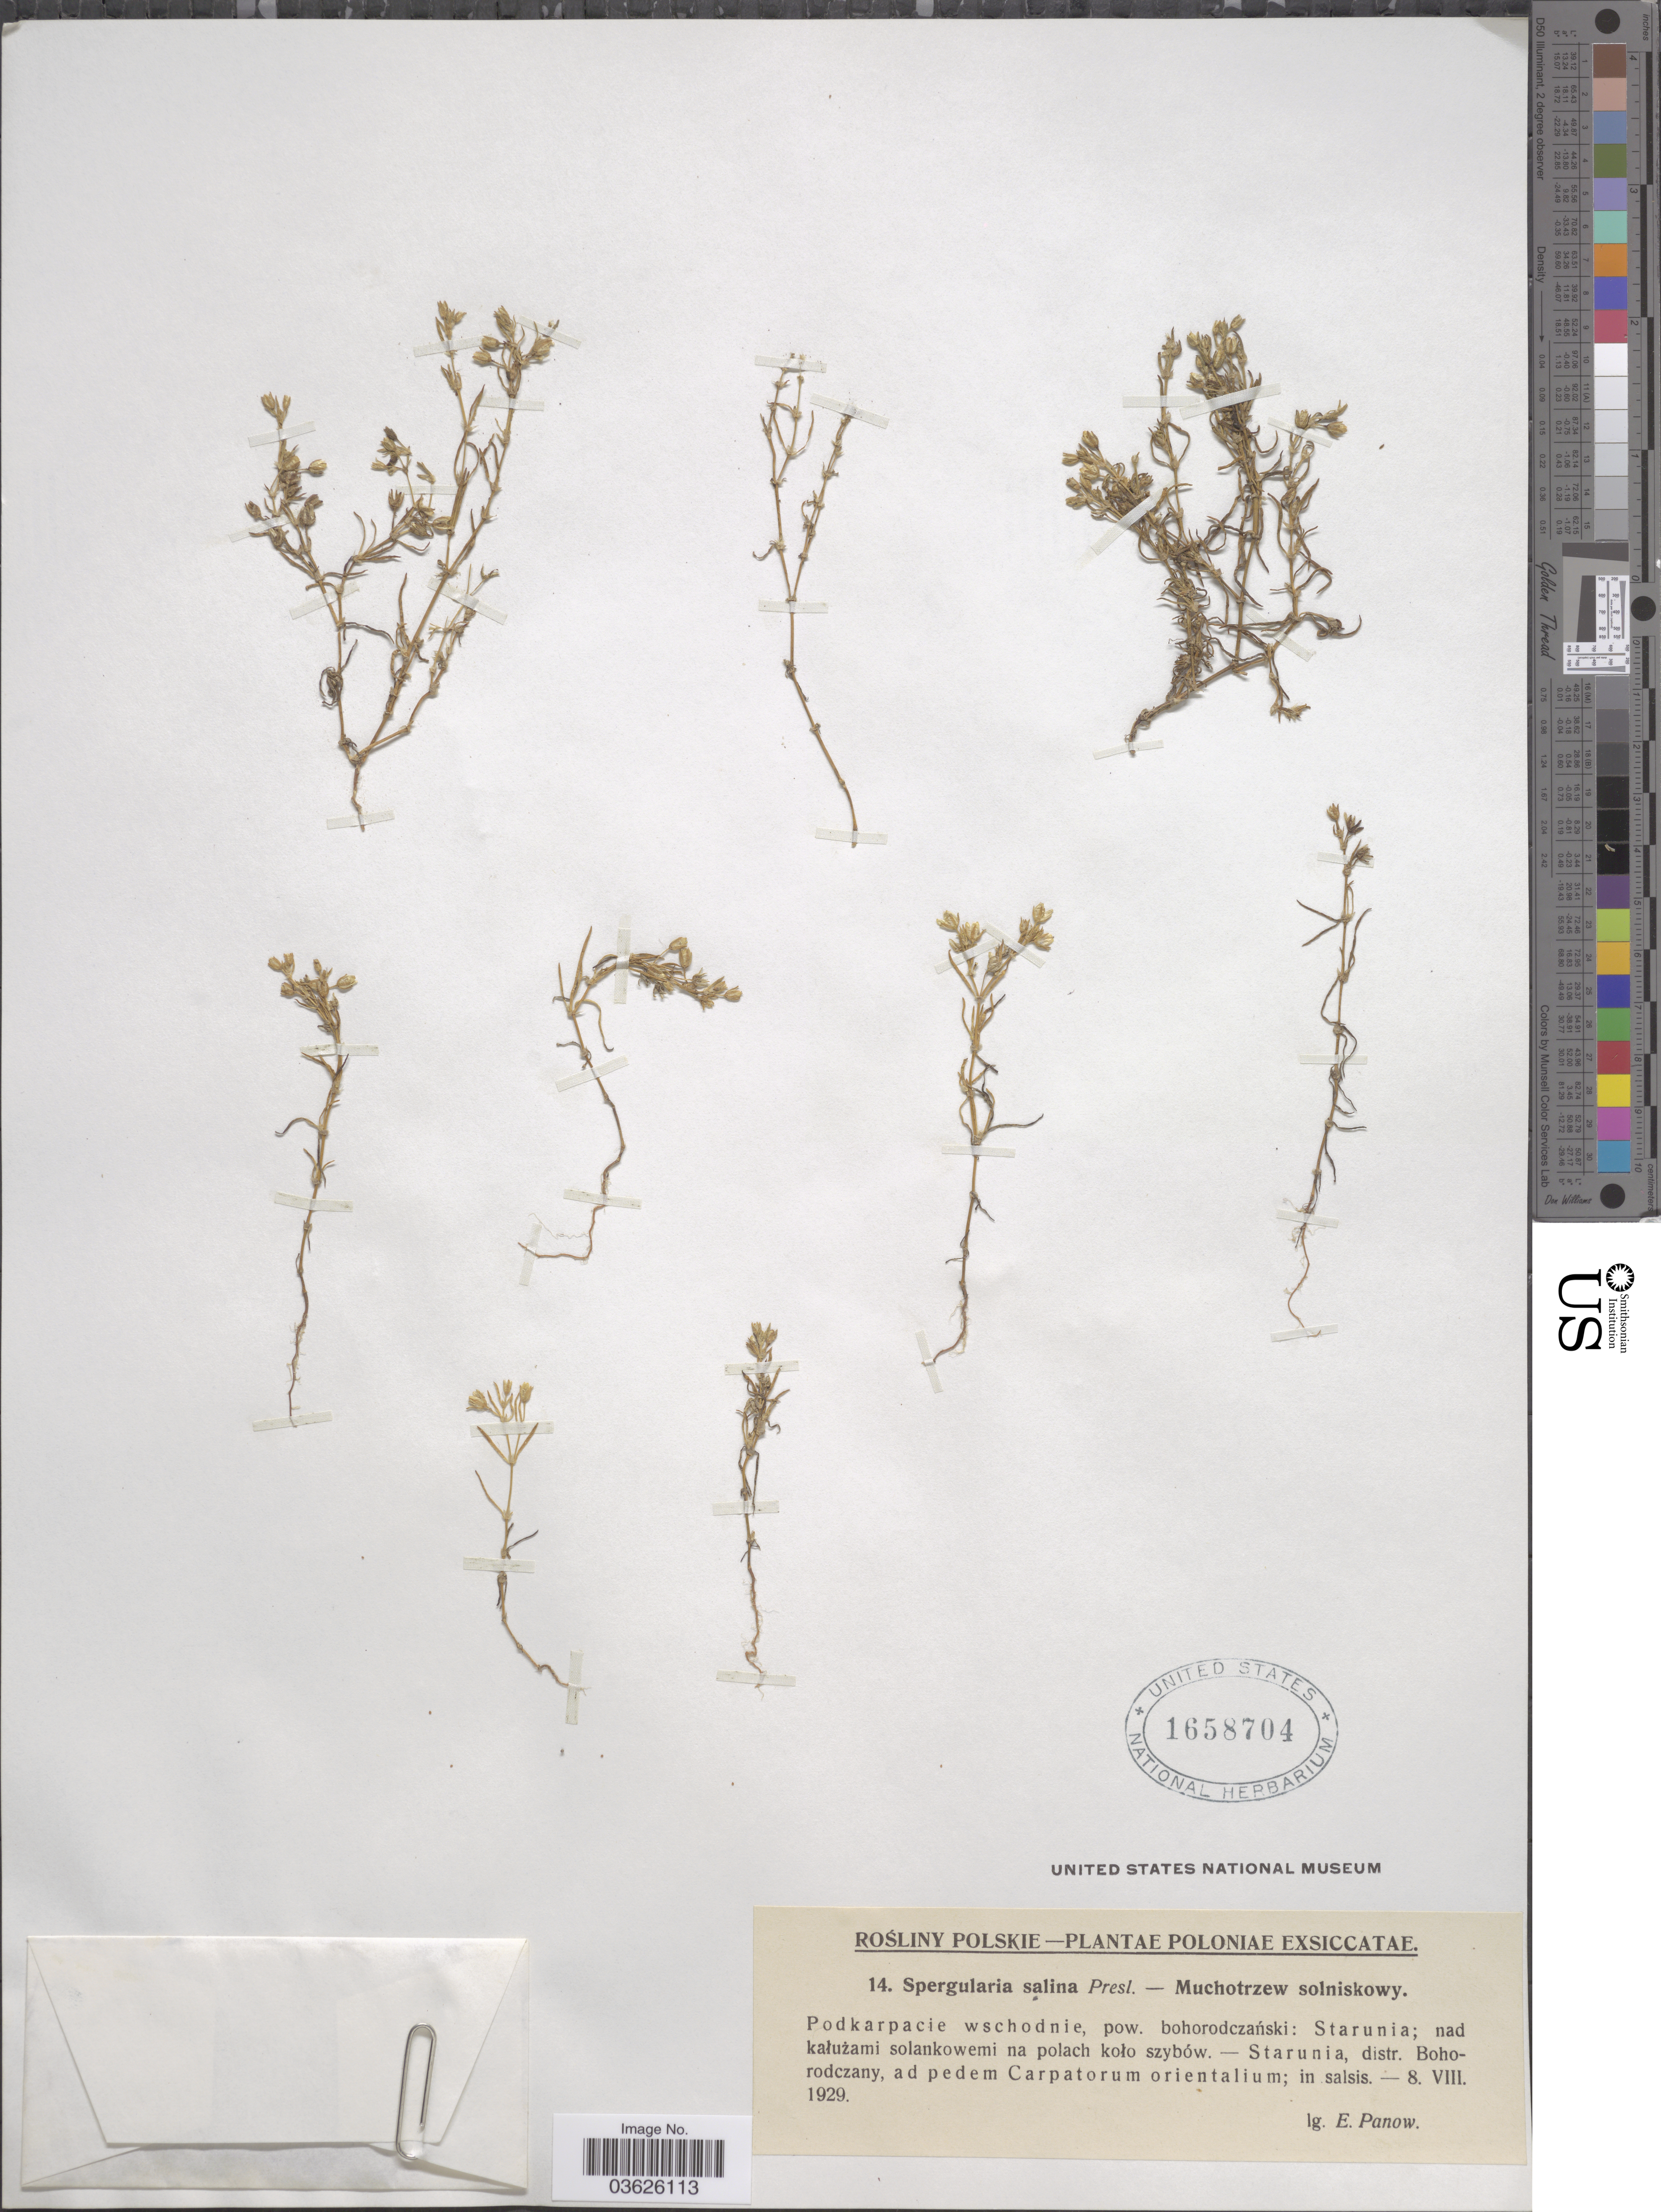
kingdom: Plantae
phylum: Tracheophyta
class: Magnoliopsida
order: Caryophyllales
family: Caryophyllaceae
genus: Tissa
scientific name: Tissa salina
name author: (J. Presl & C. Presl) Britton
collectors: E. Panow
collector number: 14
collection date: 1929-08-08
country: Poland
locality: Poloniae. Starunia, distr. Bohorodczany, ad pedem Carpatorum orientalium; in salsis.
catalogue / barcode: US 1658704